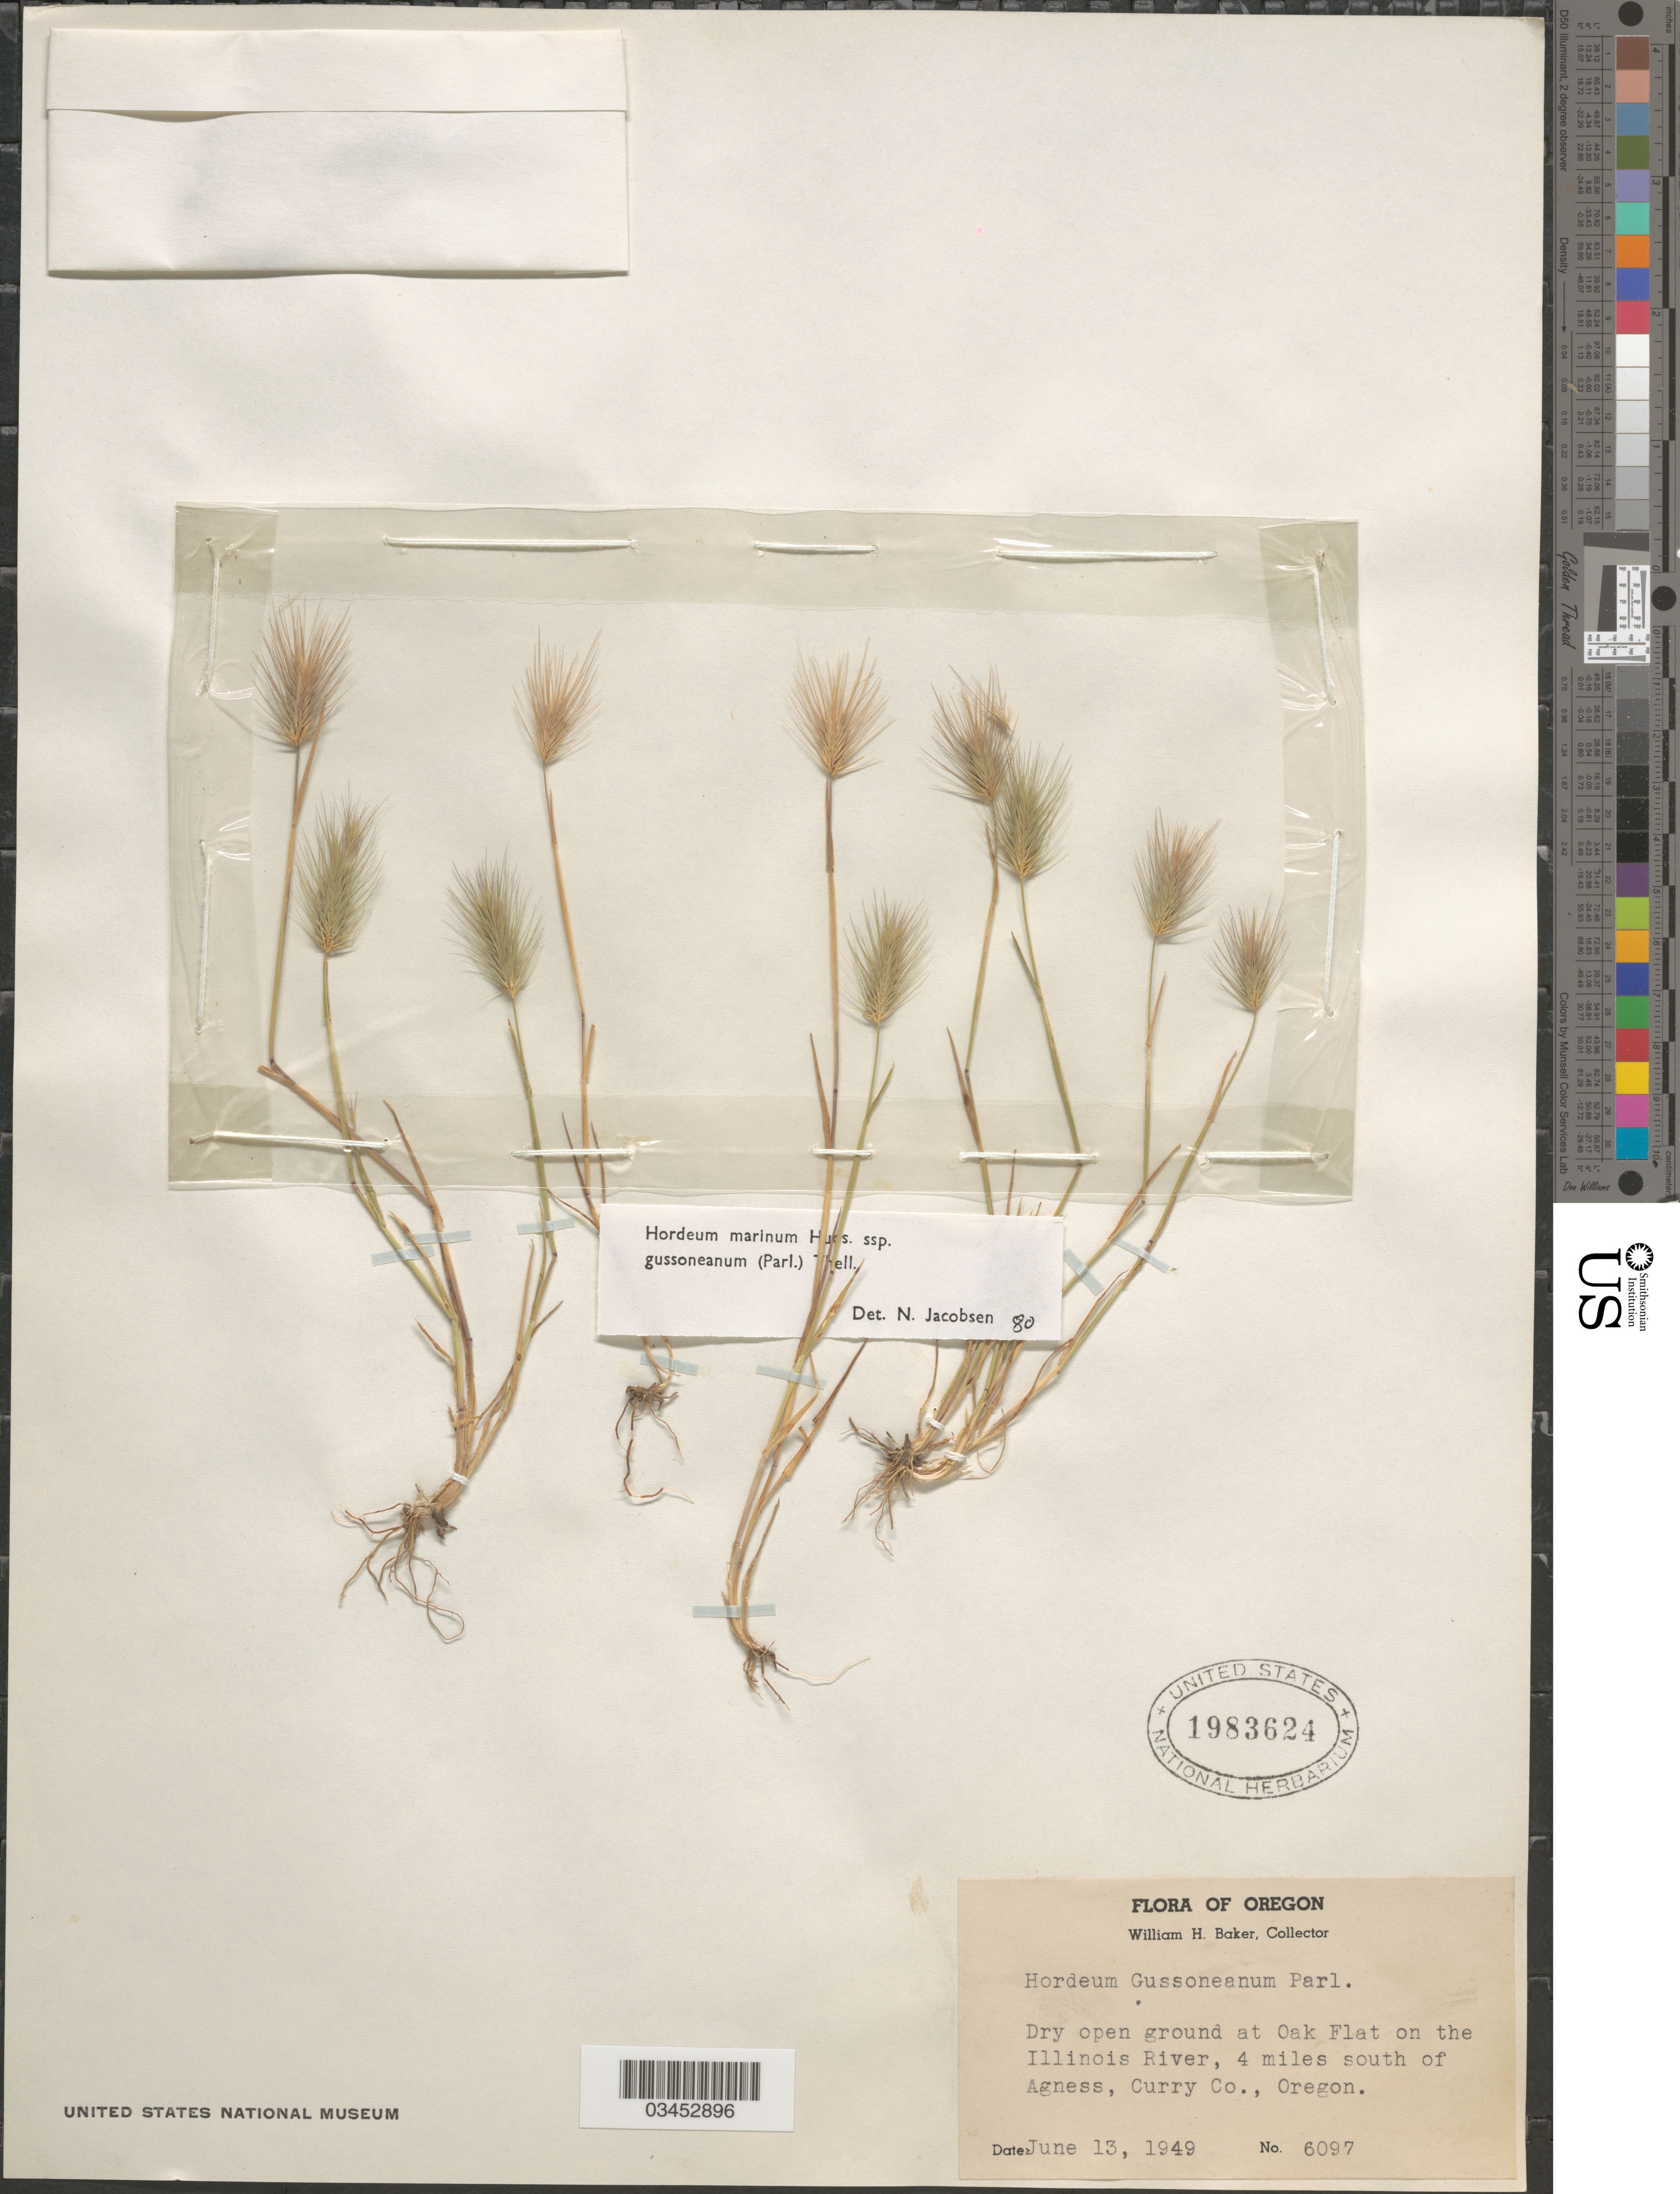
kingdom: Plantae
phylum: Tracheophyta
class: Liliopsida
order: Poales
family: Poaceae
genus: Hordeum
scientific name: Hordeum marinum subsp. gussoneanum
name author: (Parl.) Thell.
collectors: W. H. Baker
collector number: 6097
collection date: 1949-06-13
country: United States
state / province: Oregon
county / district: Curry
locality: Dry open ground at Oak Flat on the Illinois River, 4 miles south of Agness, Curry Co.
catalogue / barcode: US 1983624